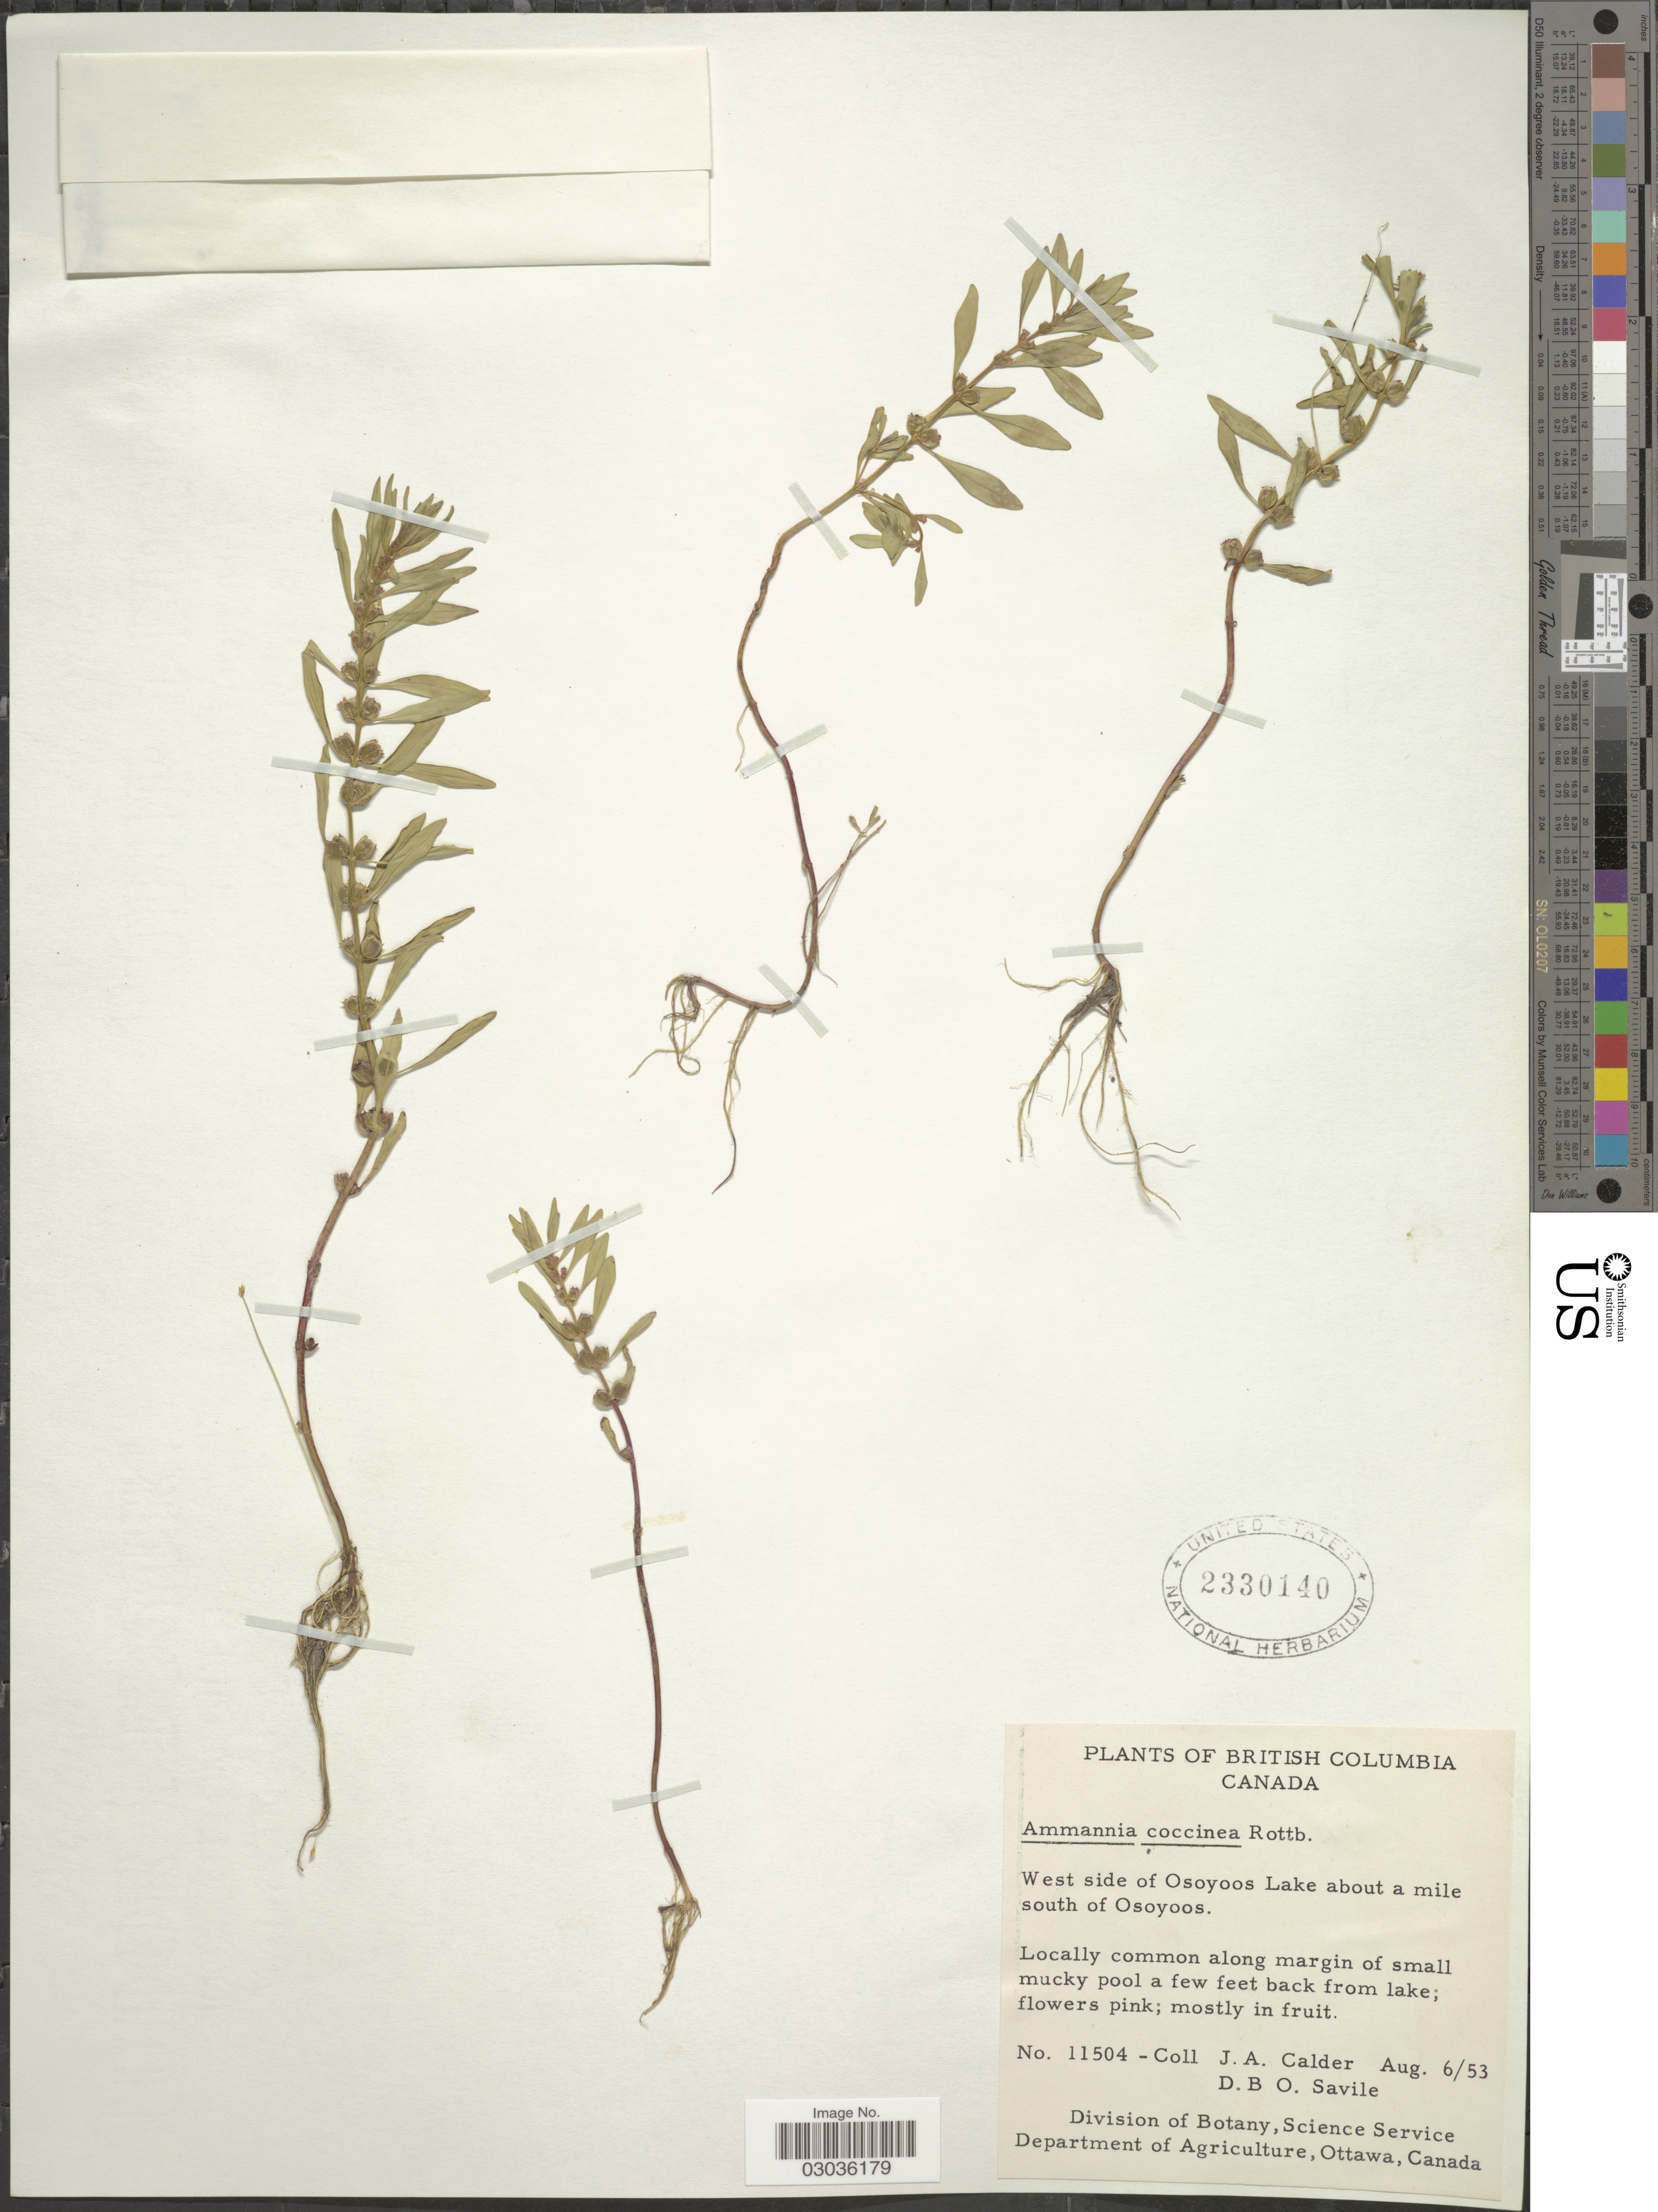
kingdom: Plantae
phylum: Tracheophyta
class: Magnoliopsida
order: Myrtales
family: Lythraceae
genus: Rotala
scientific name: Rotala ramosior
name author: (L.) Koehne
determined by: Strong, Mark T., (BOT), Smithsonian Institution - National Museum of Natural History (UNITED STATES)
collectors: J. A. Calder & D. Savile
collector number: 11504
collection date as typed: Transcribed d/m/y: 6/8/53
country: Canada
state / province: British Columbia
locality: West side of Osoyoos Lake about a mile south of Osoyoos.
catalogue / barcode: US 2330140